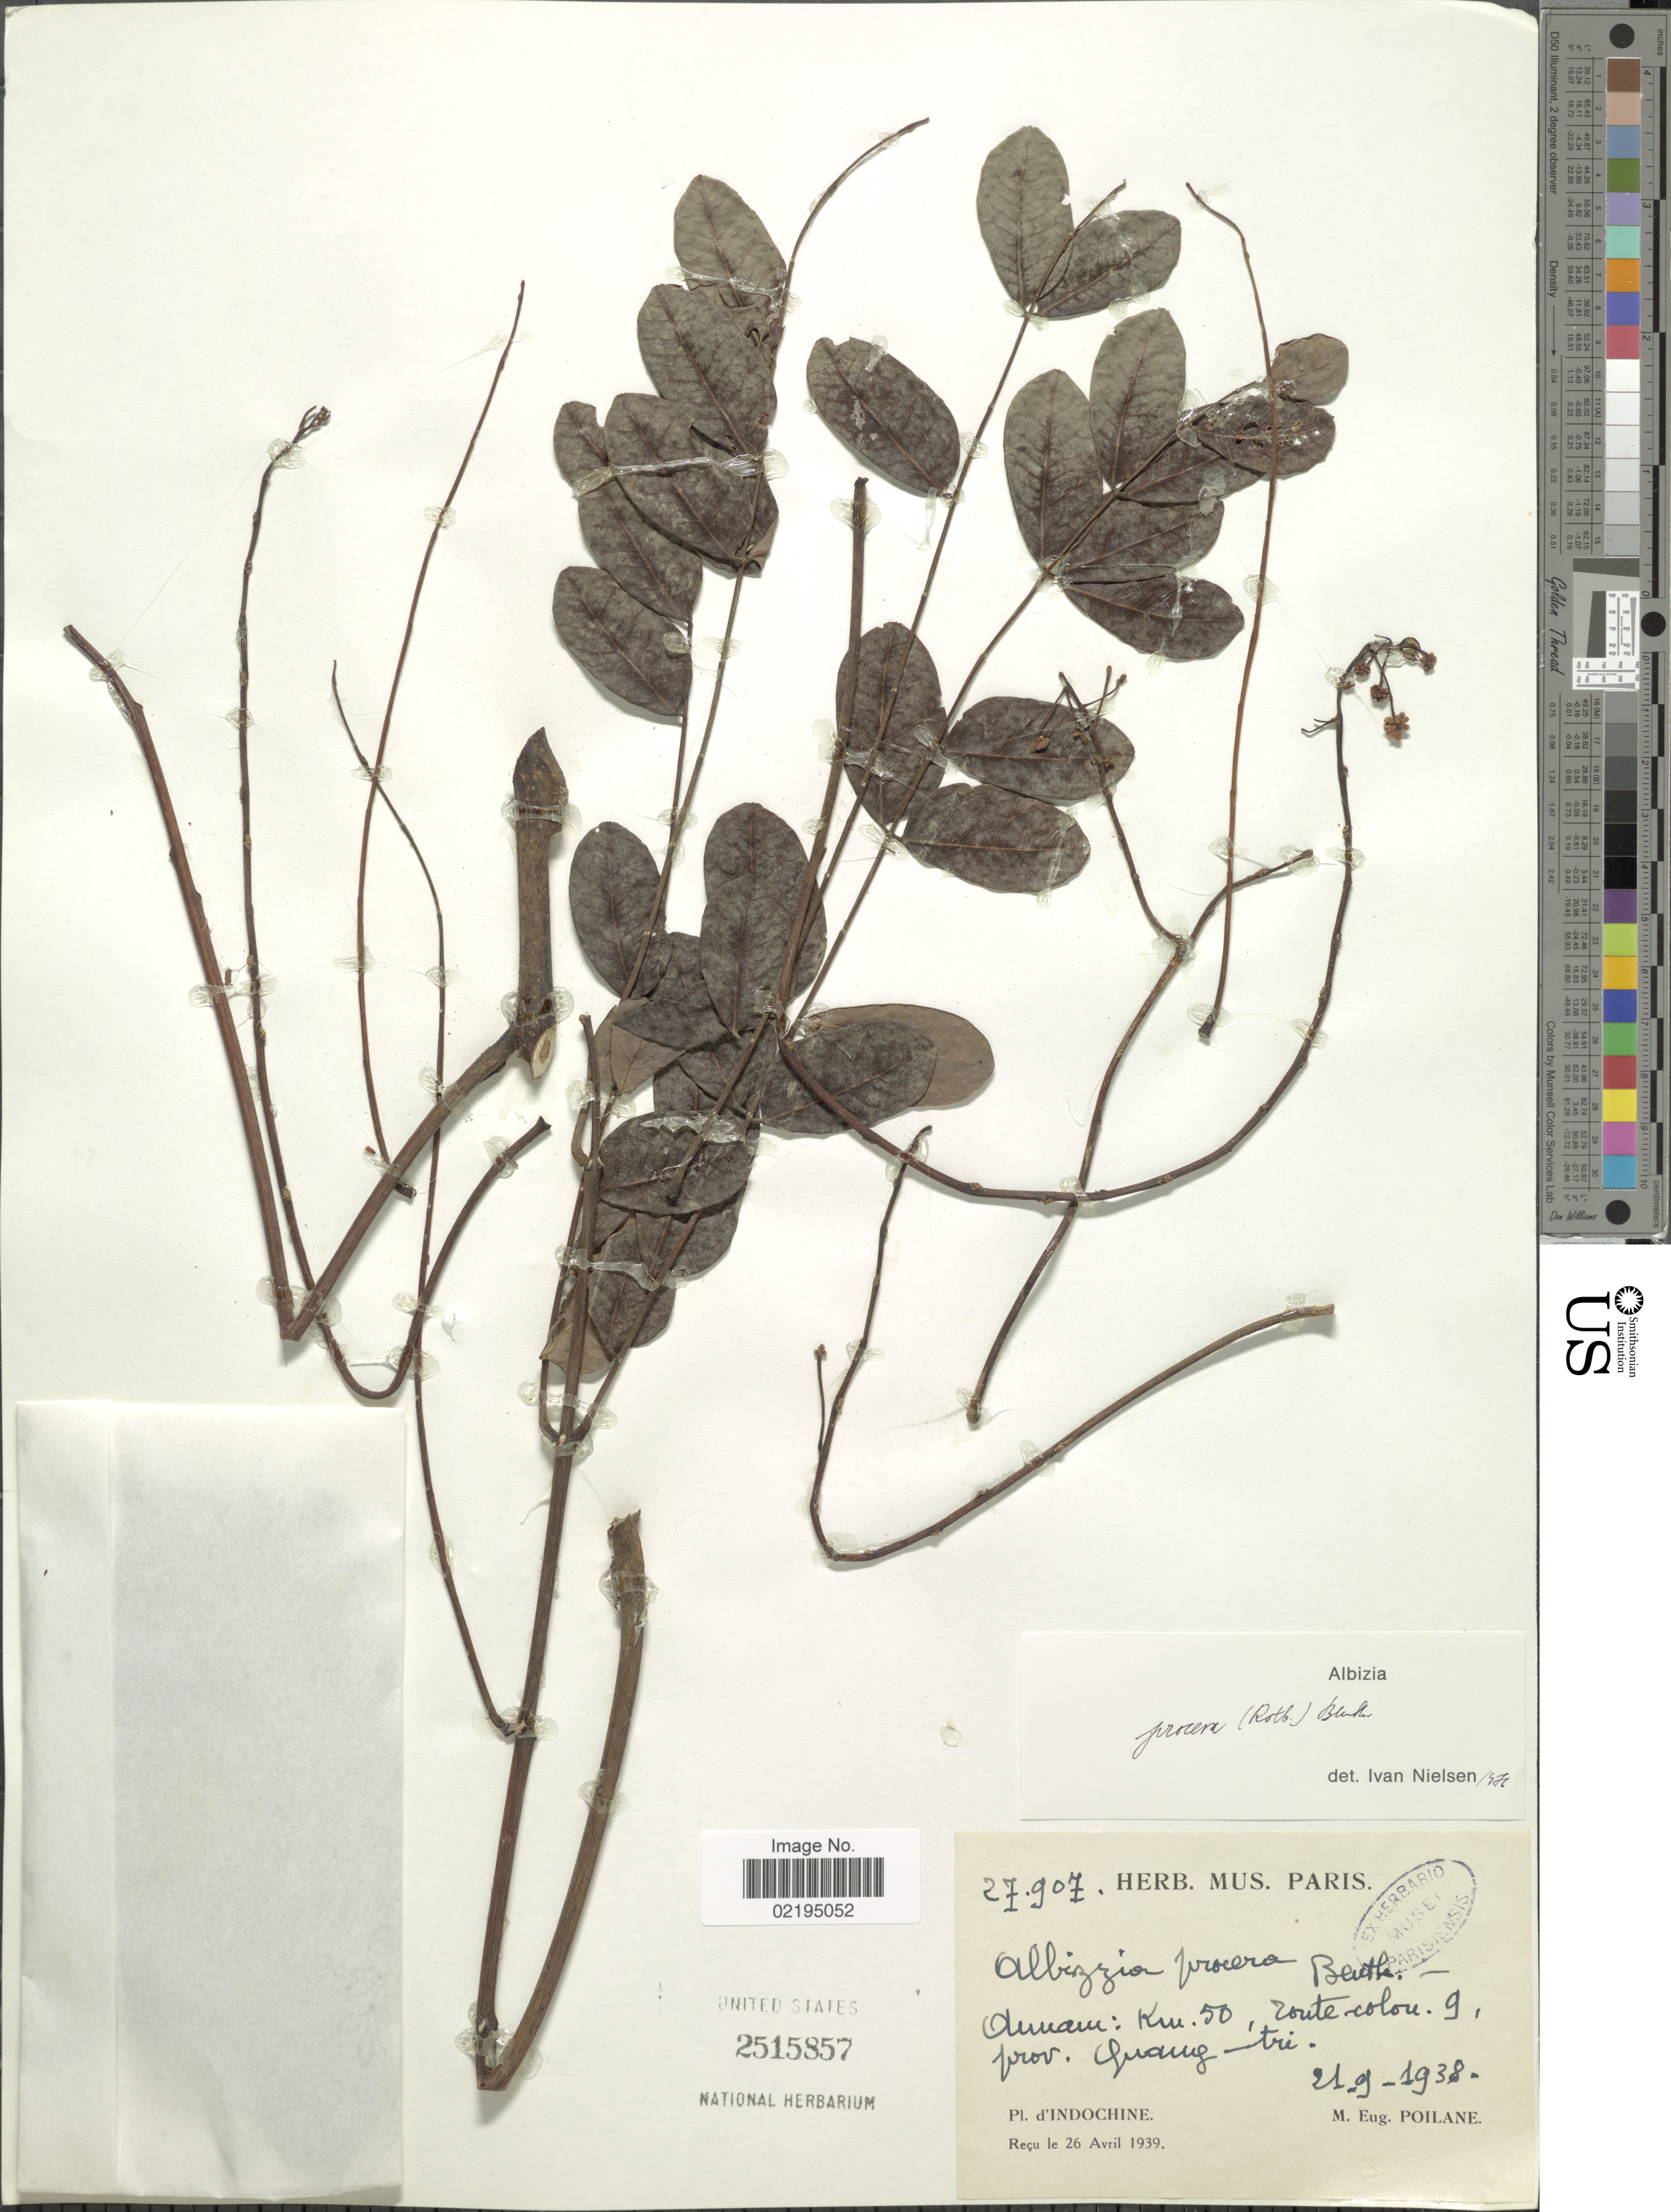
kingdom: Plantae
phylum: Tracheophyta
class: Magnoliopsida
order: Fabales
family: Fabaceae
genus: Albizia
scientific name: Albizia procera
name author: (Roxb.) Benth.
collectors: M. Poilane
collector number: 27907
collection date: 1938-09-21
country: Vietnam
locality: Annam: Km. 50, route colon. 9, prov. Guang-tri.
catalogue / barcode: US 2515857